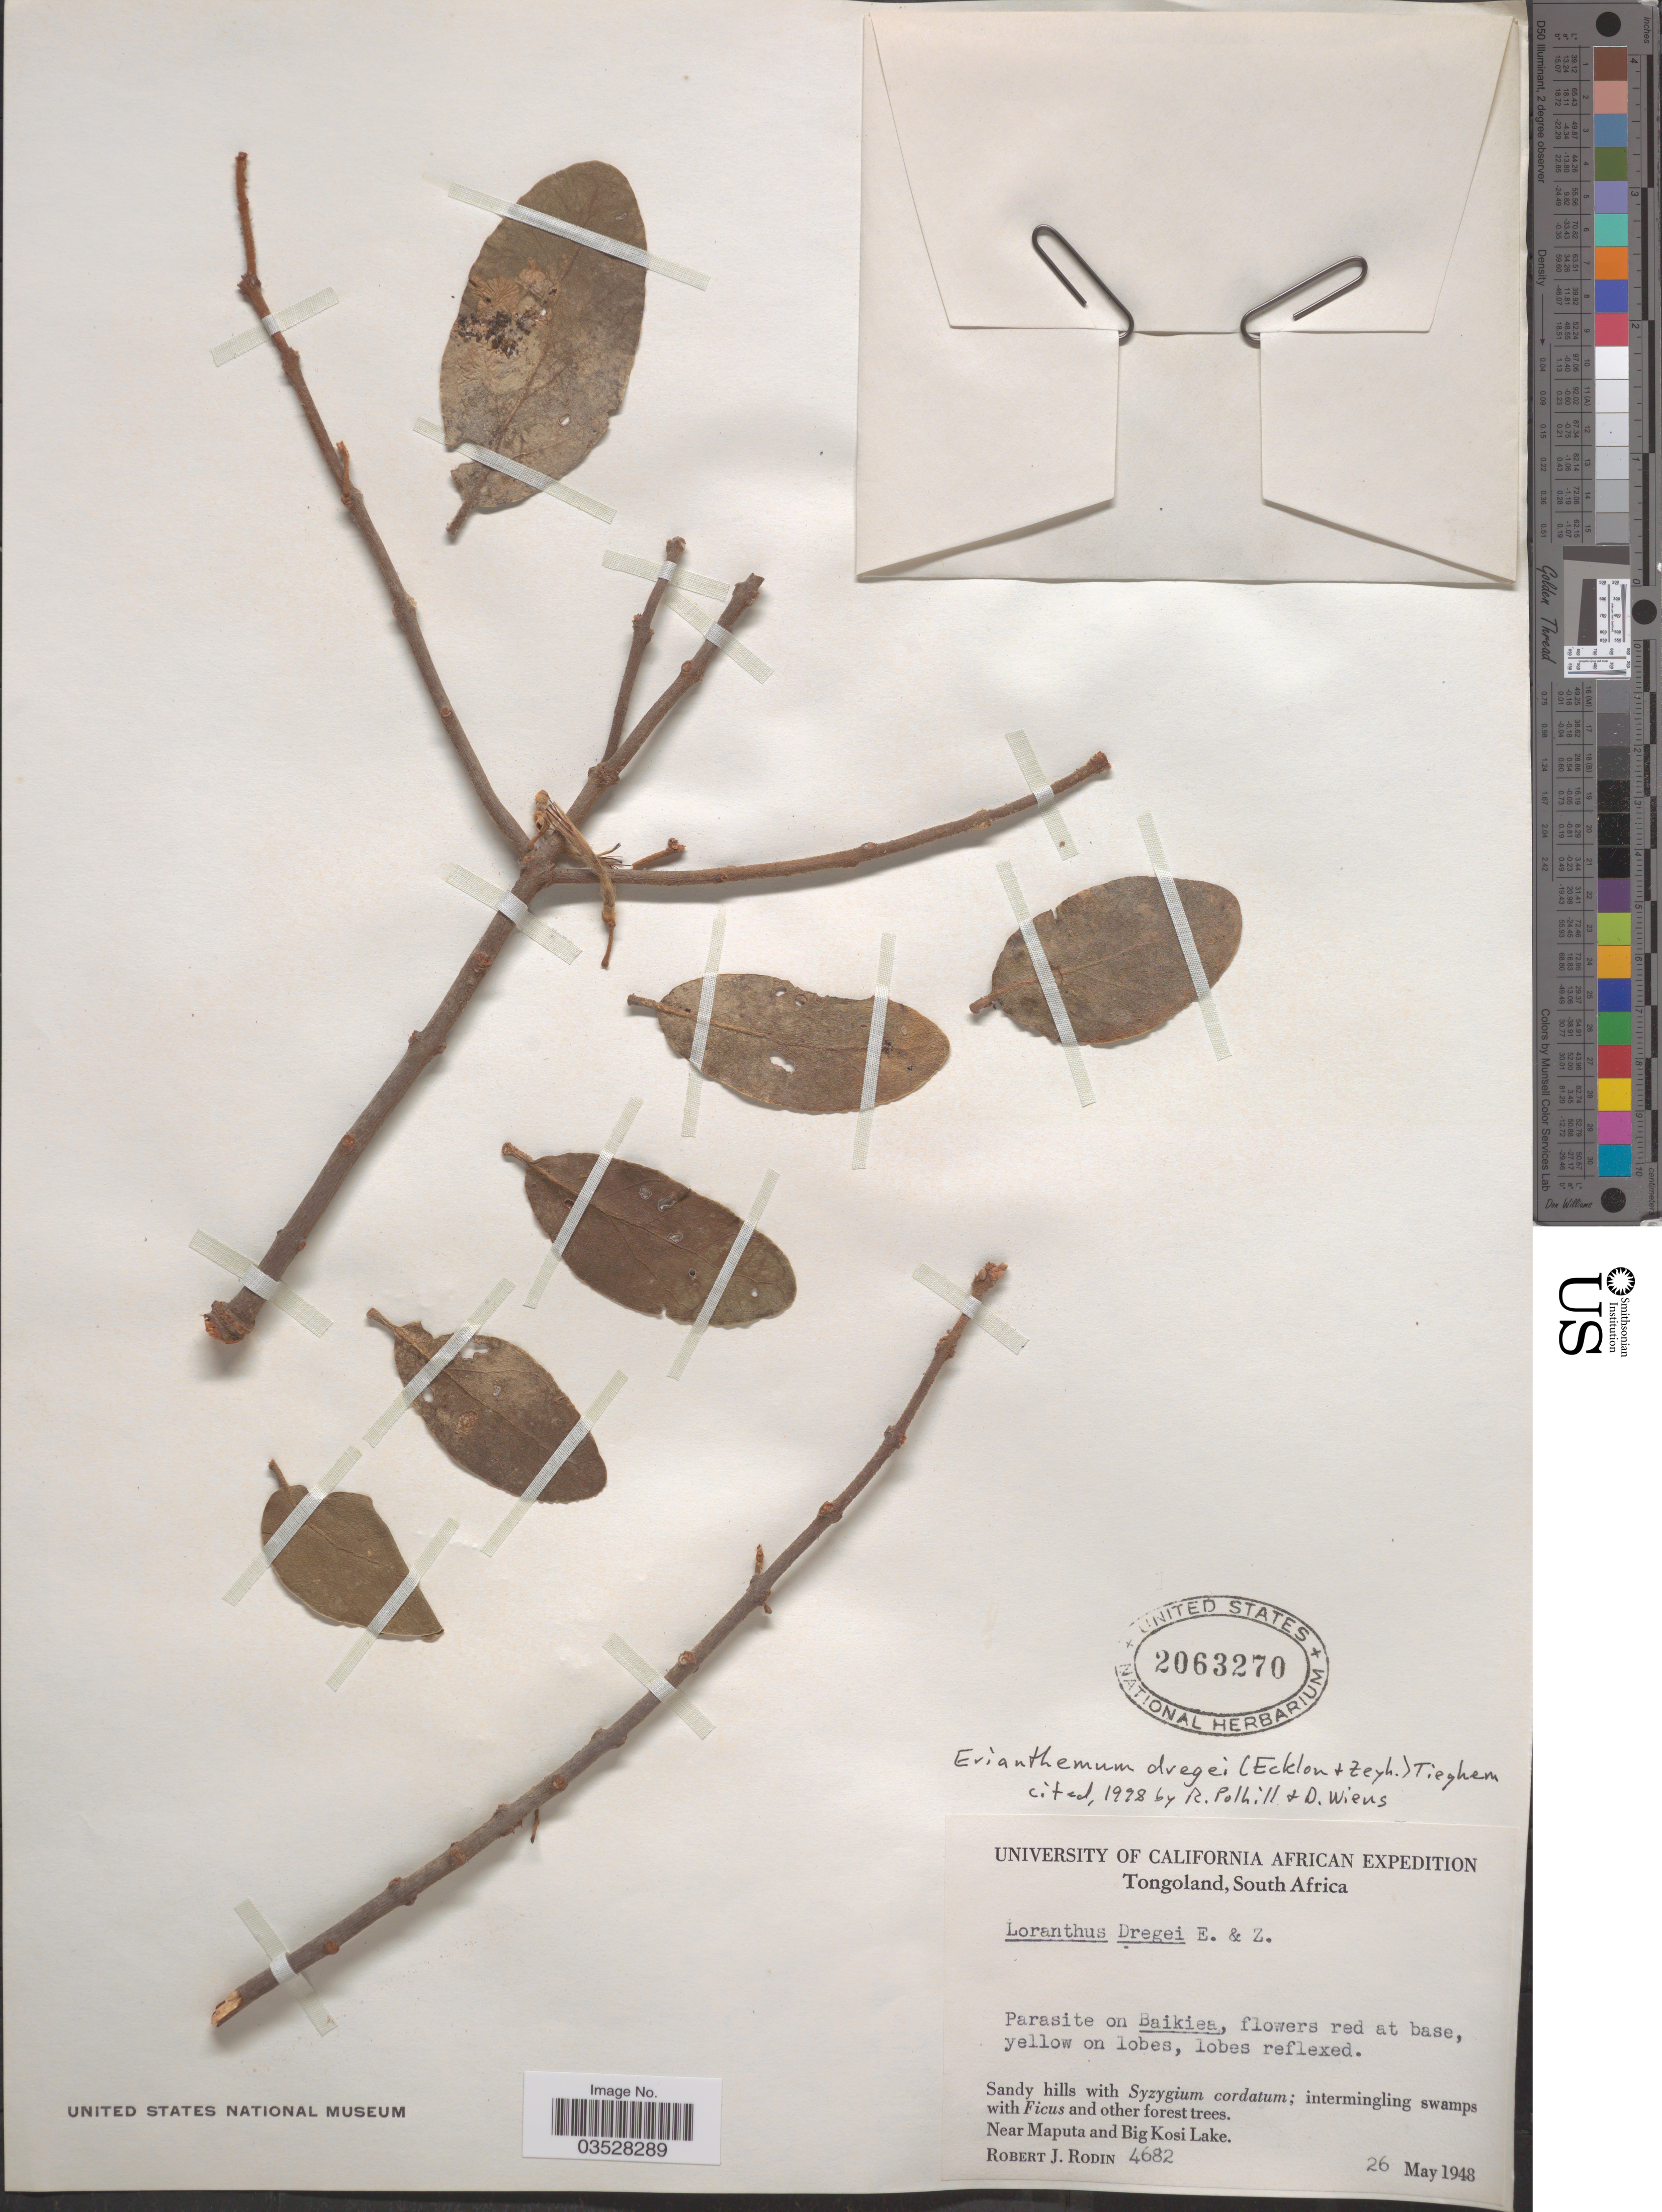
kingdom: Plantae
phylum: Tracheophyta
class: Magnoliopsida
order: Santalales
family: Loranthaceae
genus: Erianthemum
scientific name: Erianthemum dregei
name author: (Eckl. & Zeyh.) Tiegh.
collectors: R. J. Rodin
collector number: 4682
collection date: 1948-05-26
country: South Africa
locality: Tongoland. Near Maputa and Big Kosi Lake.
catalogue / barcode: US 2063270